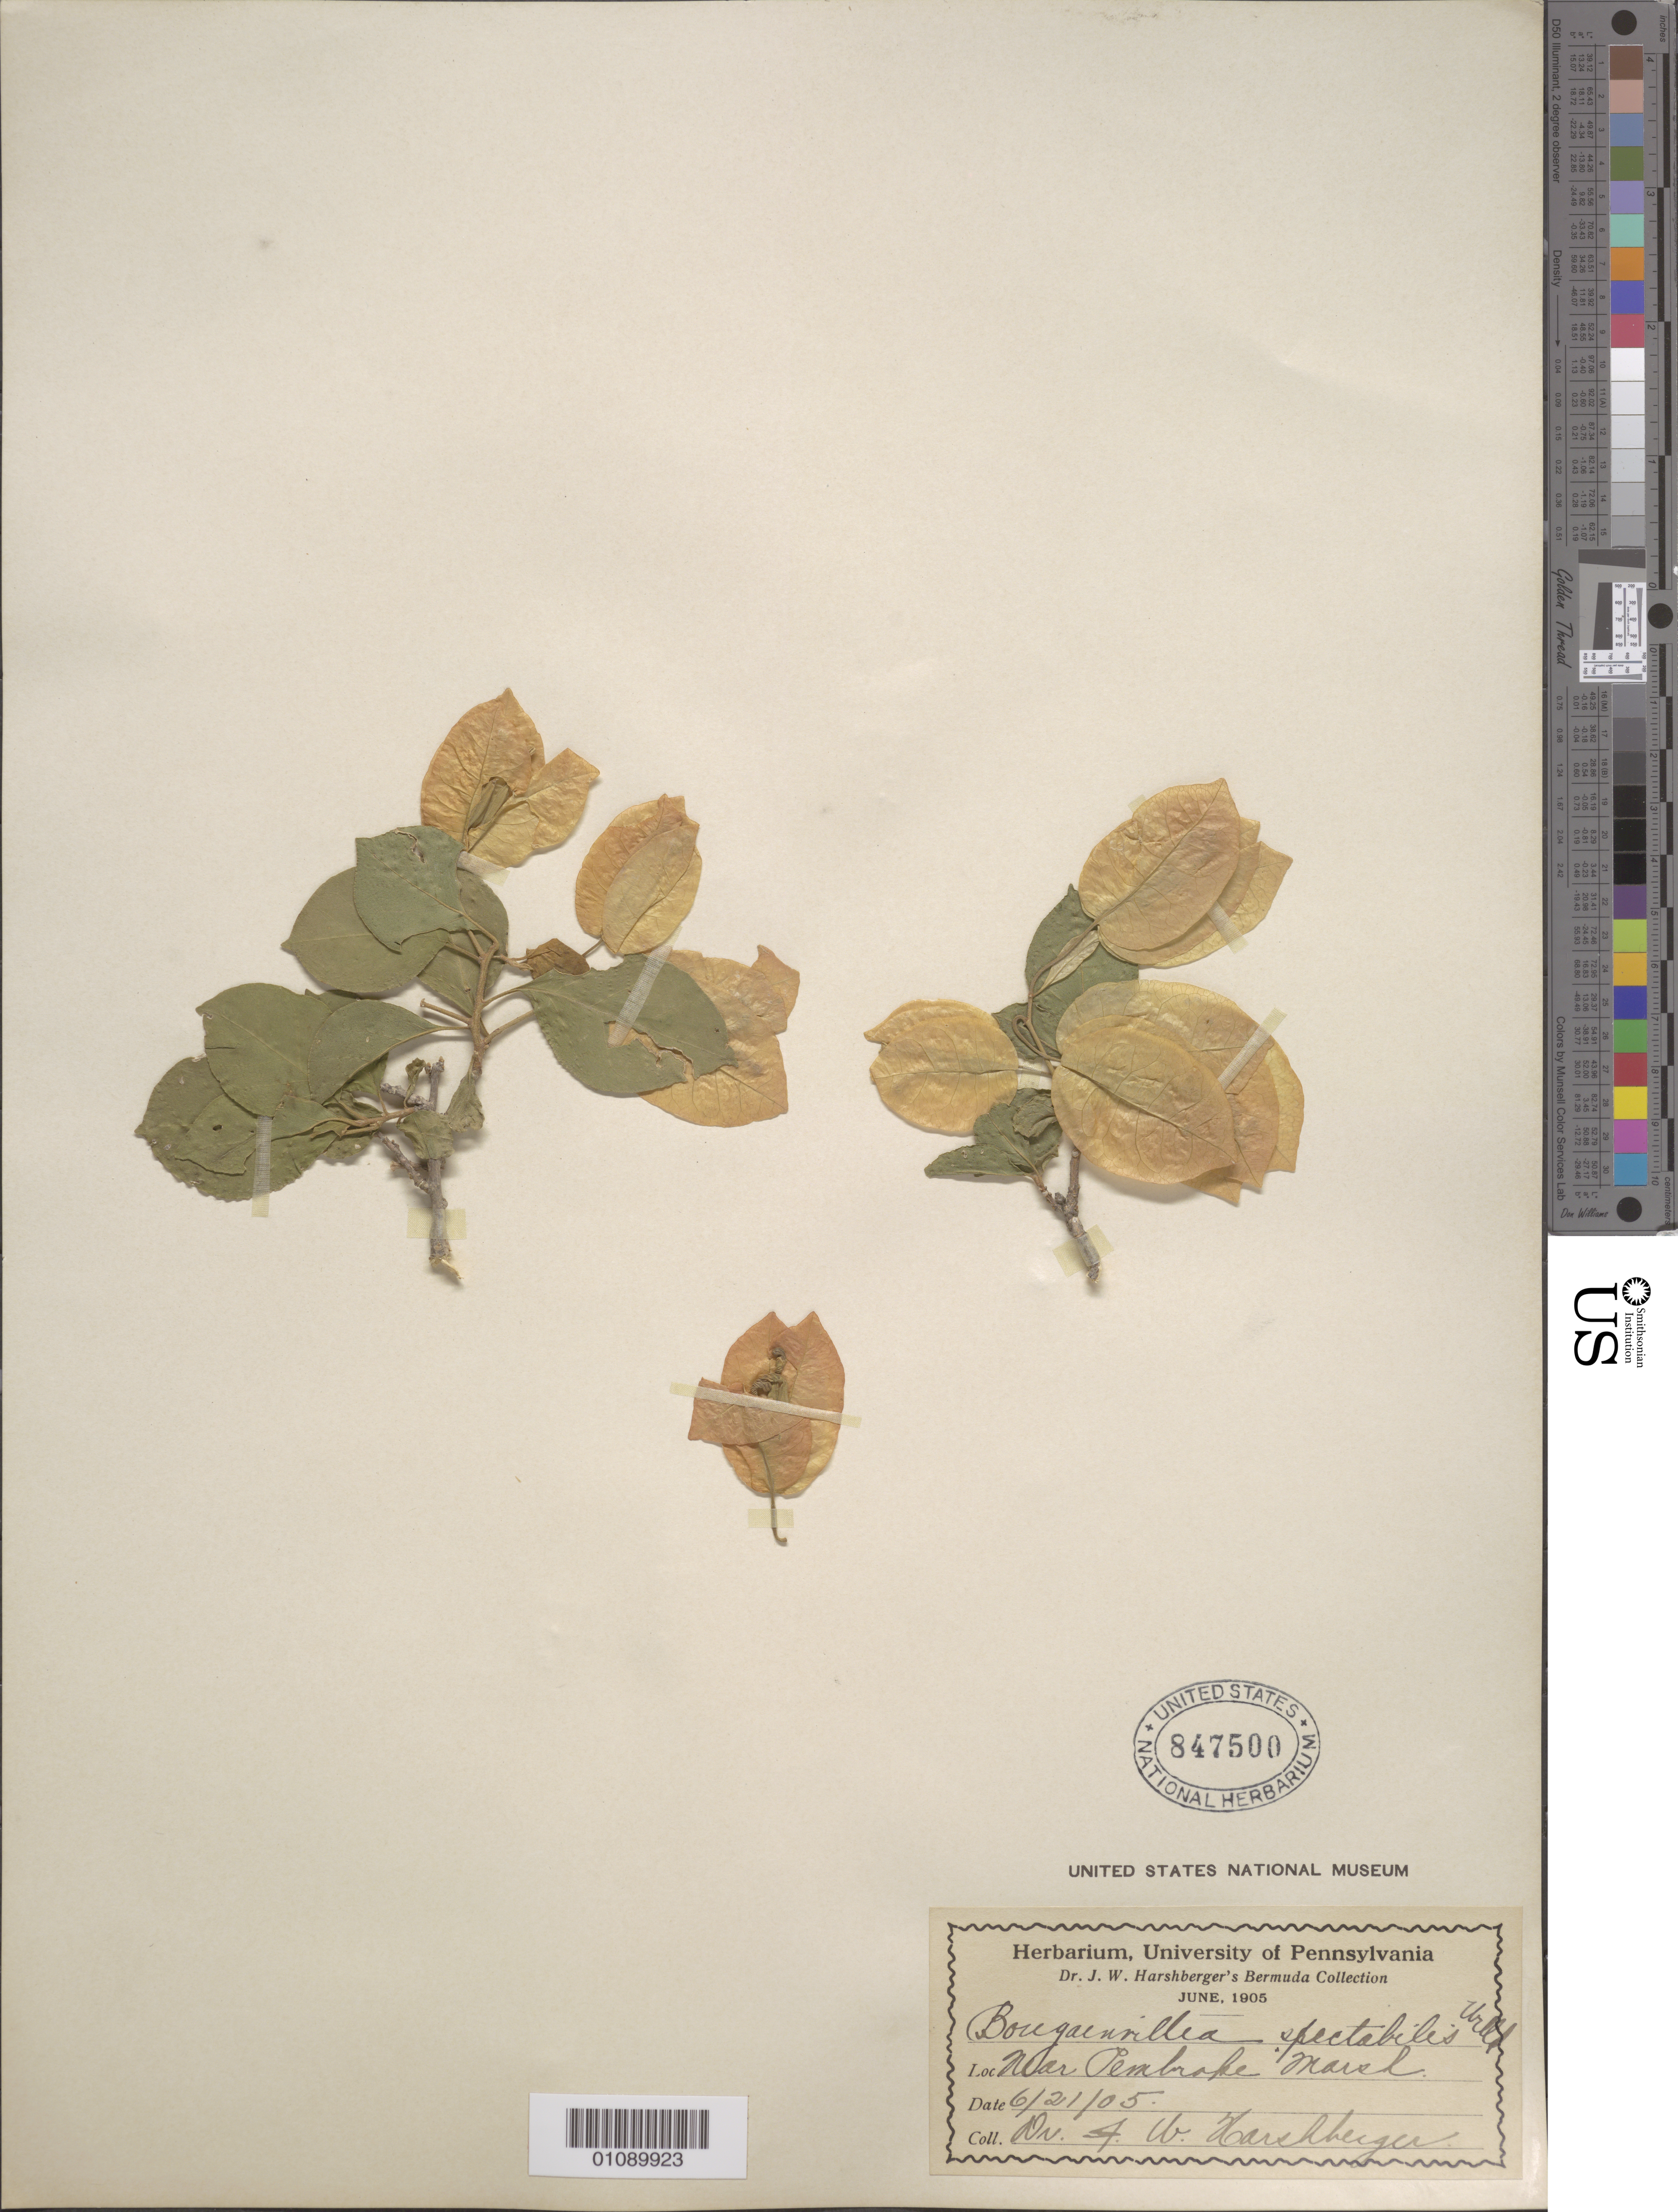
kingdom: Plantae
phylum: Tracheophyta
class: Magnoliopsida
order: Caryophyllales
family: Nyctaginaceae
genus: Bougainvillea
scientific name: Bougainvillea glabra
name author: Choisy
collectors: J. A. Harshberger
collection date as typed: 21 Jun 1905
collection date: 1905-06-21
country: Bermuda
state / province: Pembroke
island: Bermuda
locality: Near Pembroke Marsh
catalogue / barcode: US 847500